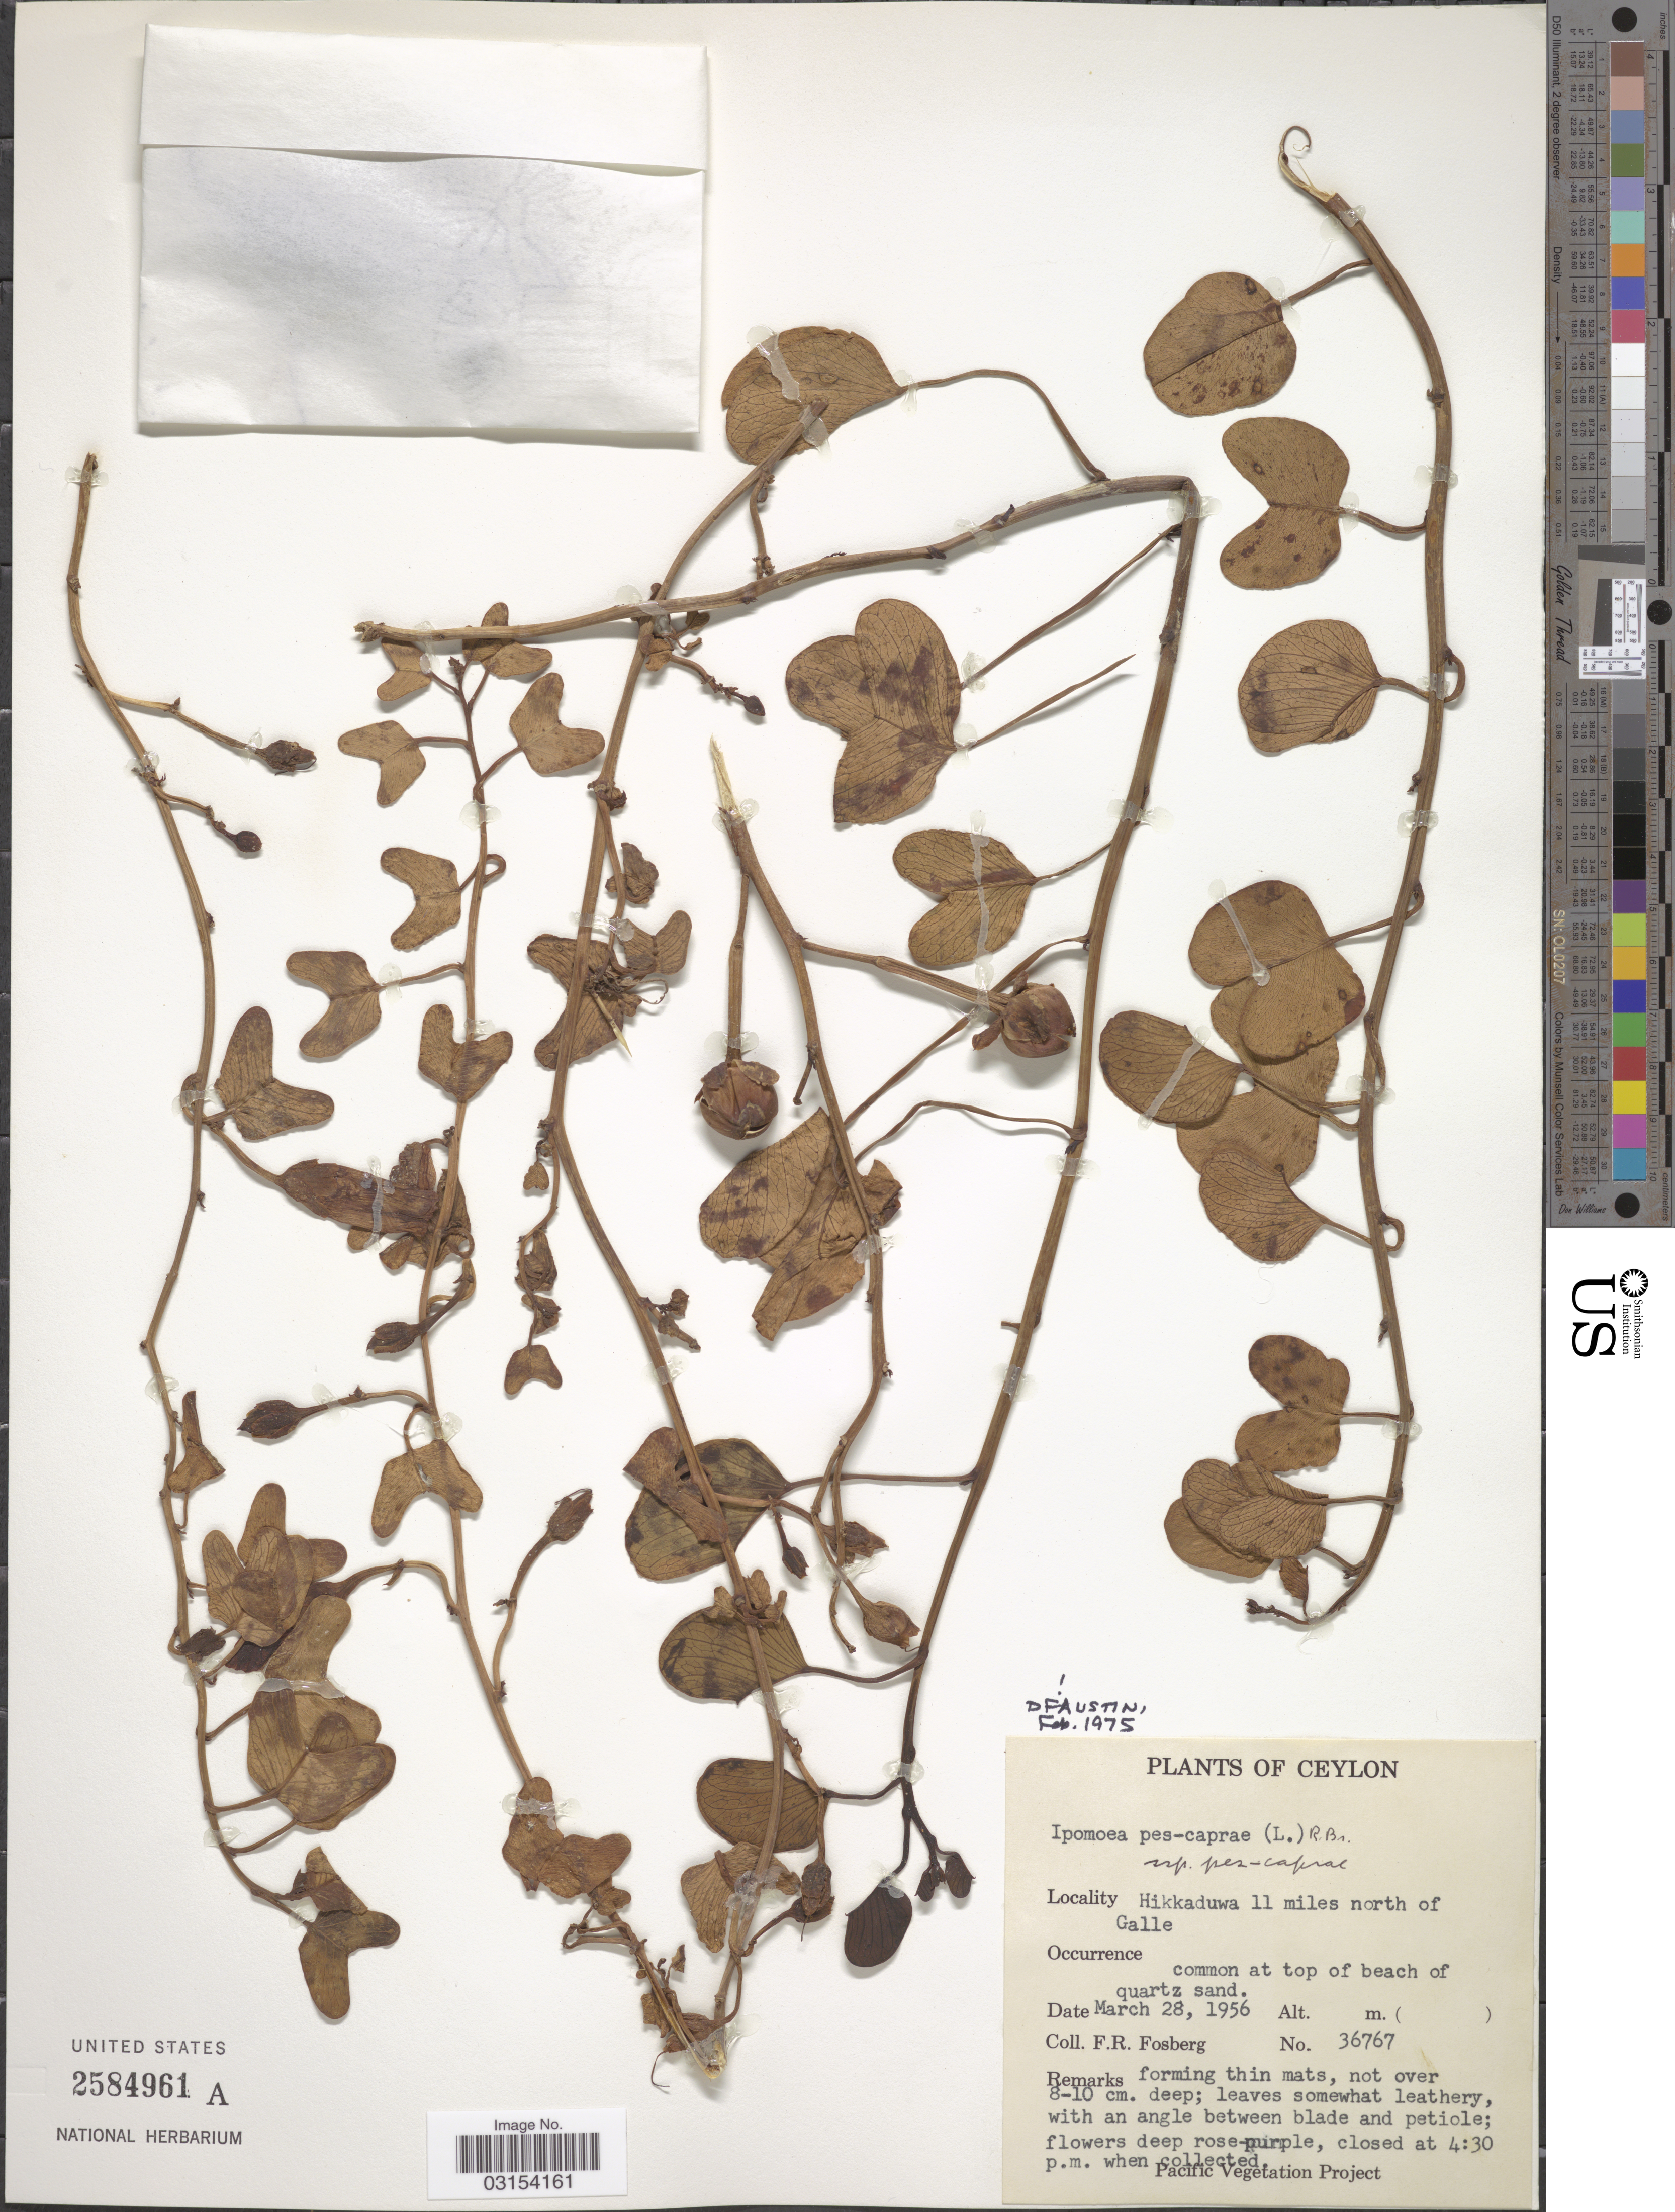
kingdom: Plantae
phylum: Tracheophyta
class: Magnoliopsida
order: Solanales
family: Convolvulaceae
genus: Ipomoea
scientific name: Ipomoea pes-caprae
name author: (L.) R. Br.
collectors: F. R. Fosberg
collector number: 36767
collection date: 1956-03-28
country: Sri Lanka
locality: Ceylon, Hikkaduwa 11 miles north of Galle.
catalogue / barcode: US 2584961A